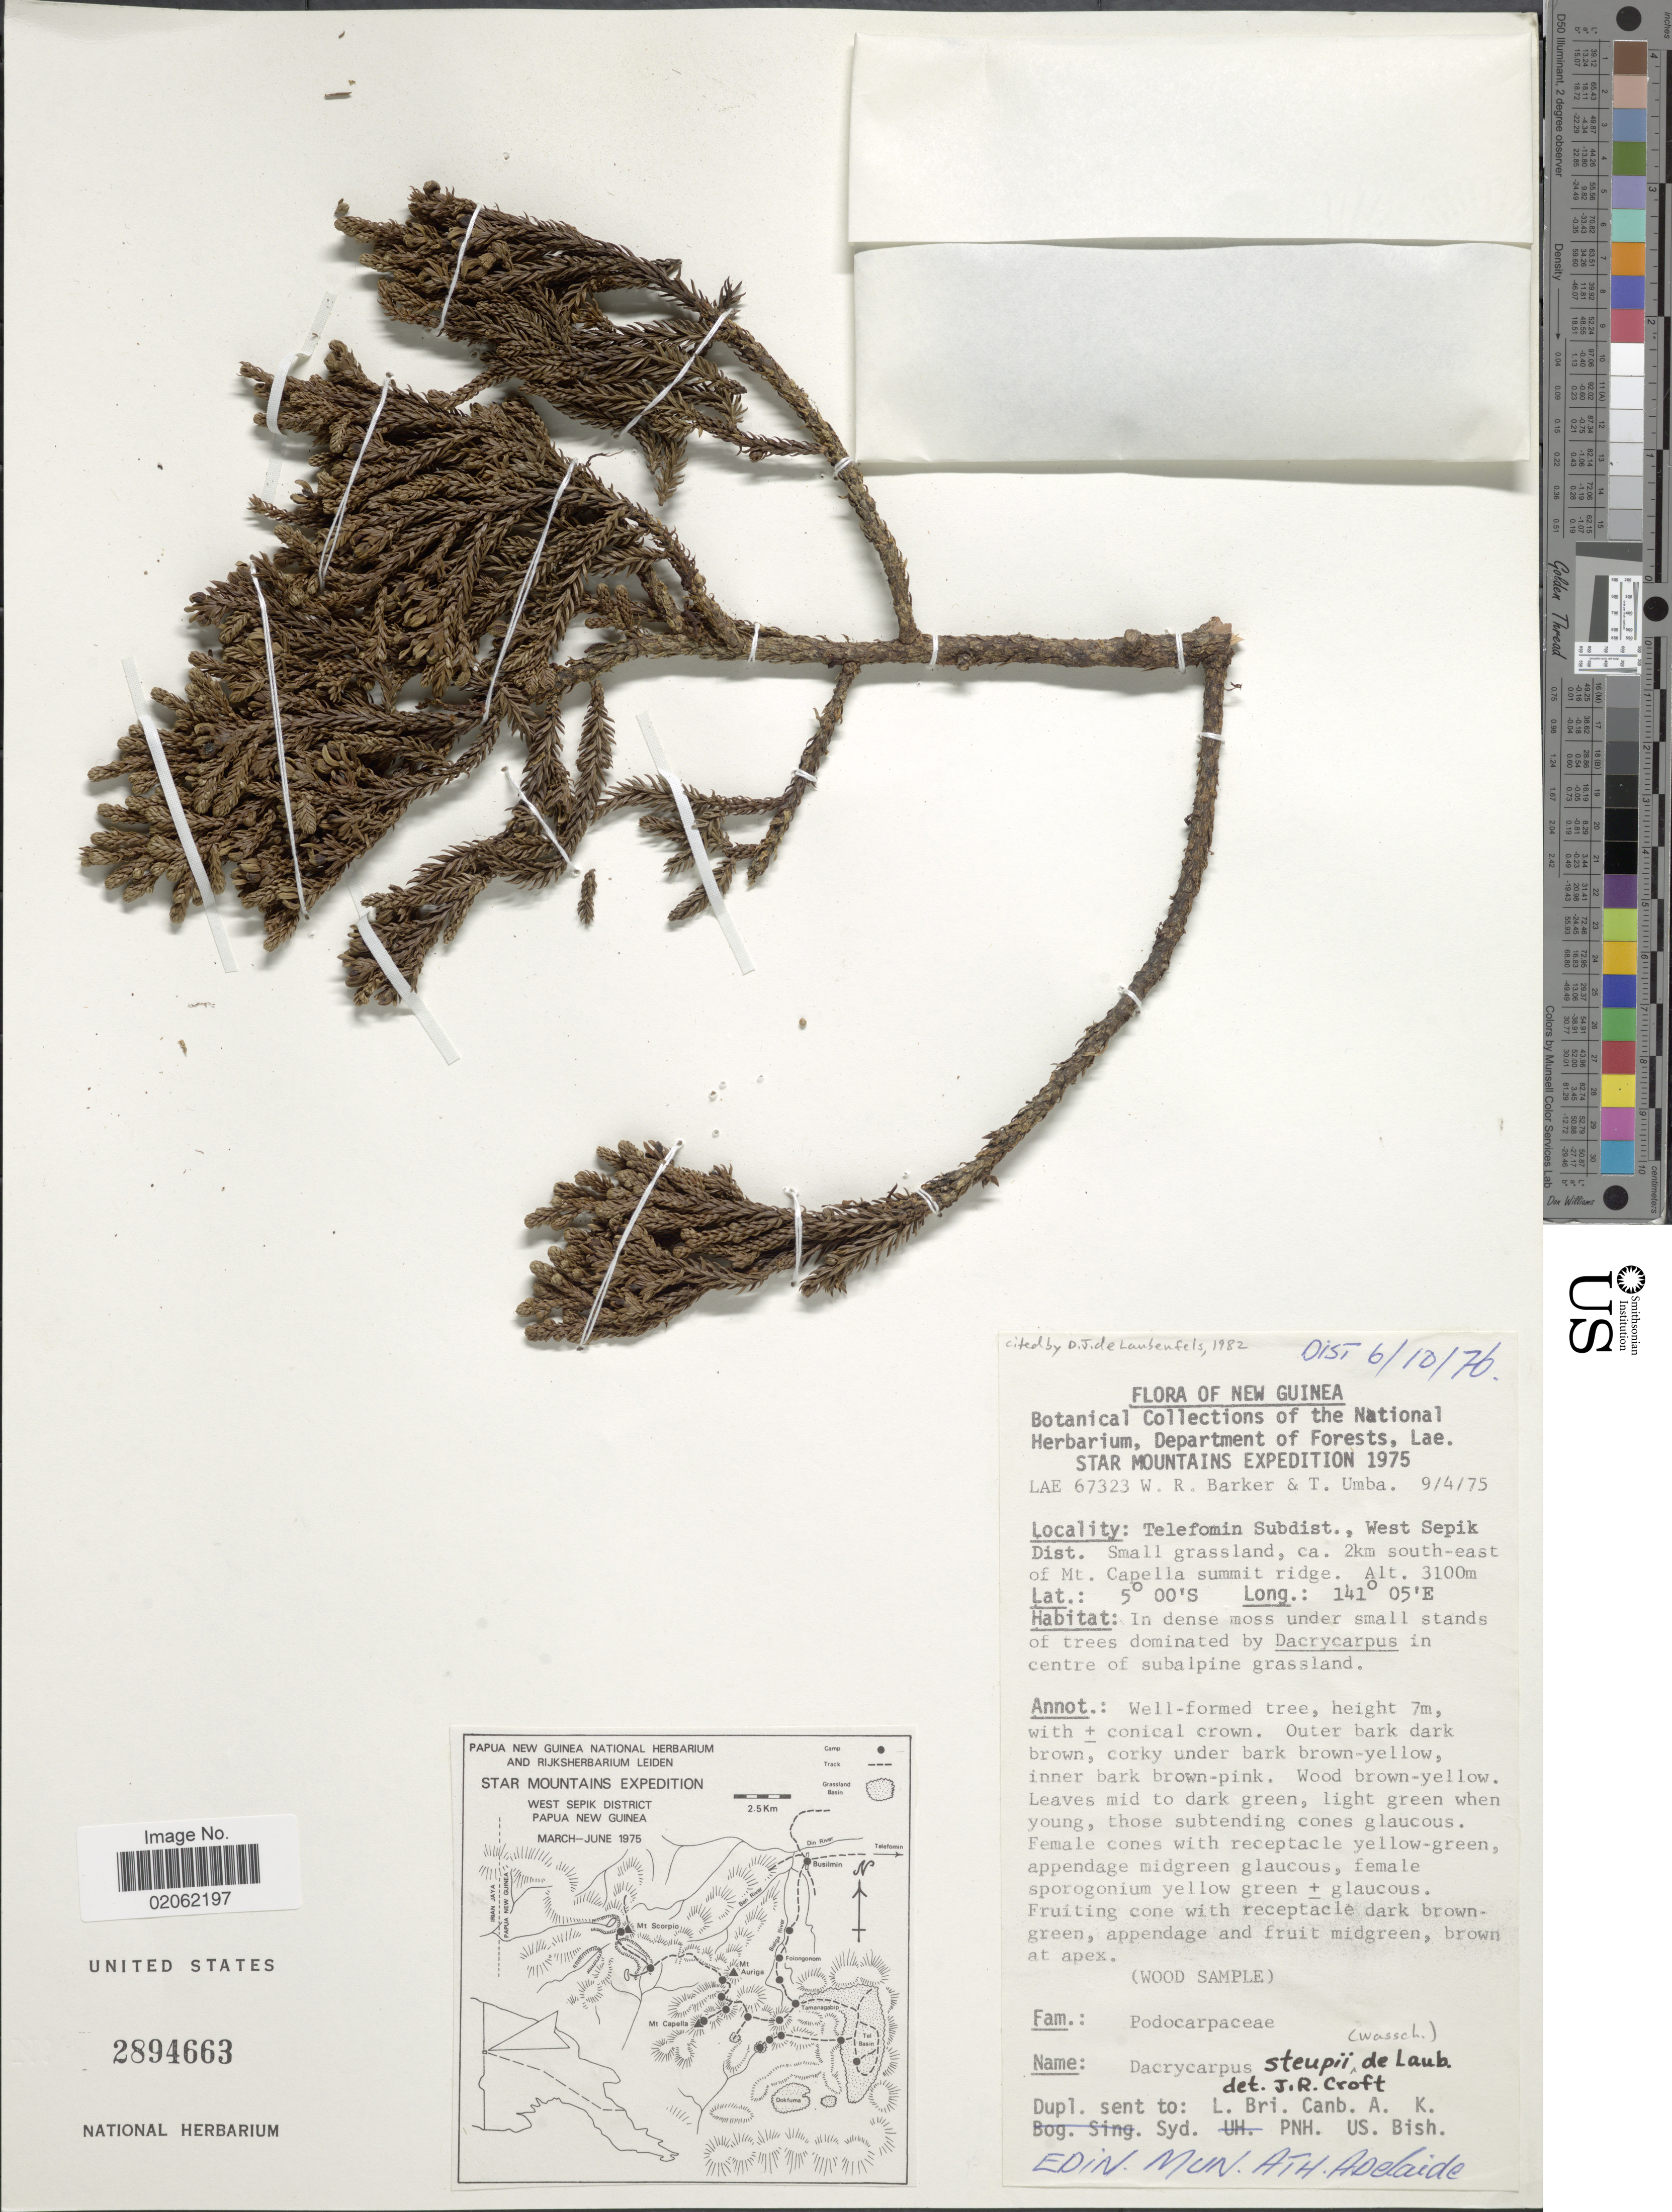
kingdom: Plantae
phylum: Tracheophyta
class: Pinopsida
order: Pinales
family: Podocarpaceae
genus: Dacrycarpus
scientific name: Dacrycarpus steupii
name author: (Wasscher) de Laub.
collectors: W. R. Barker & T. Umba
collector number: LAE 67323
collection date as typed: Transcribed d/m/y: 9/4/75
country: Papua New Guinea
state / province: Sandaun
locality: New Guinea, Telefomin Subdist., West Sepik Dist. Small grassland, ca 2km south-east of Mt Capella summit ridge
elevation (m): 3100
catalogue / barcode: US 2894663